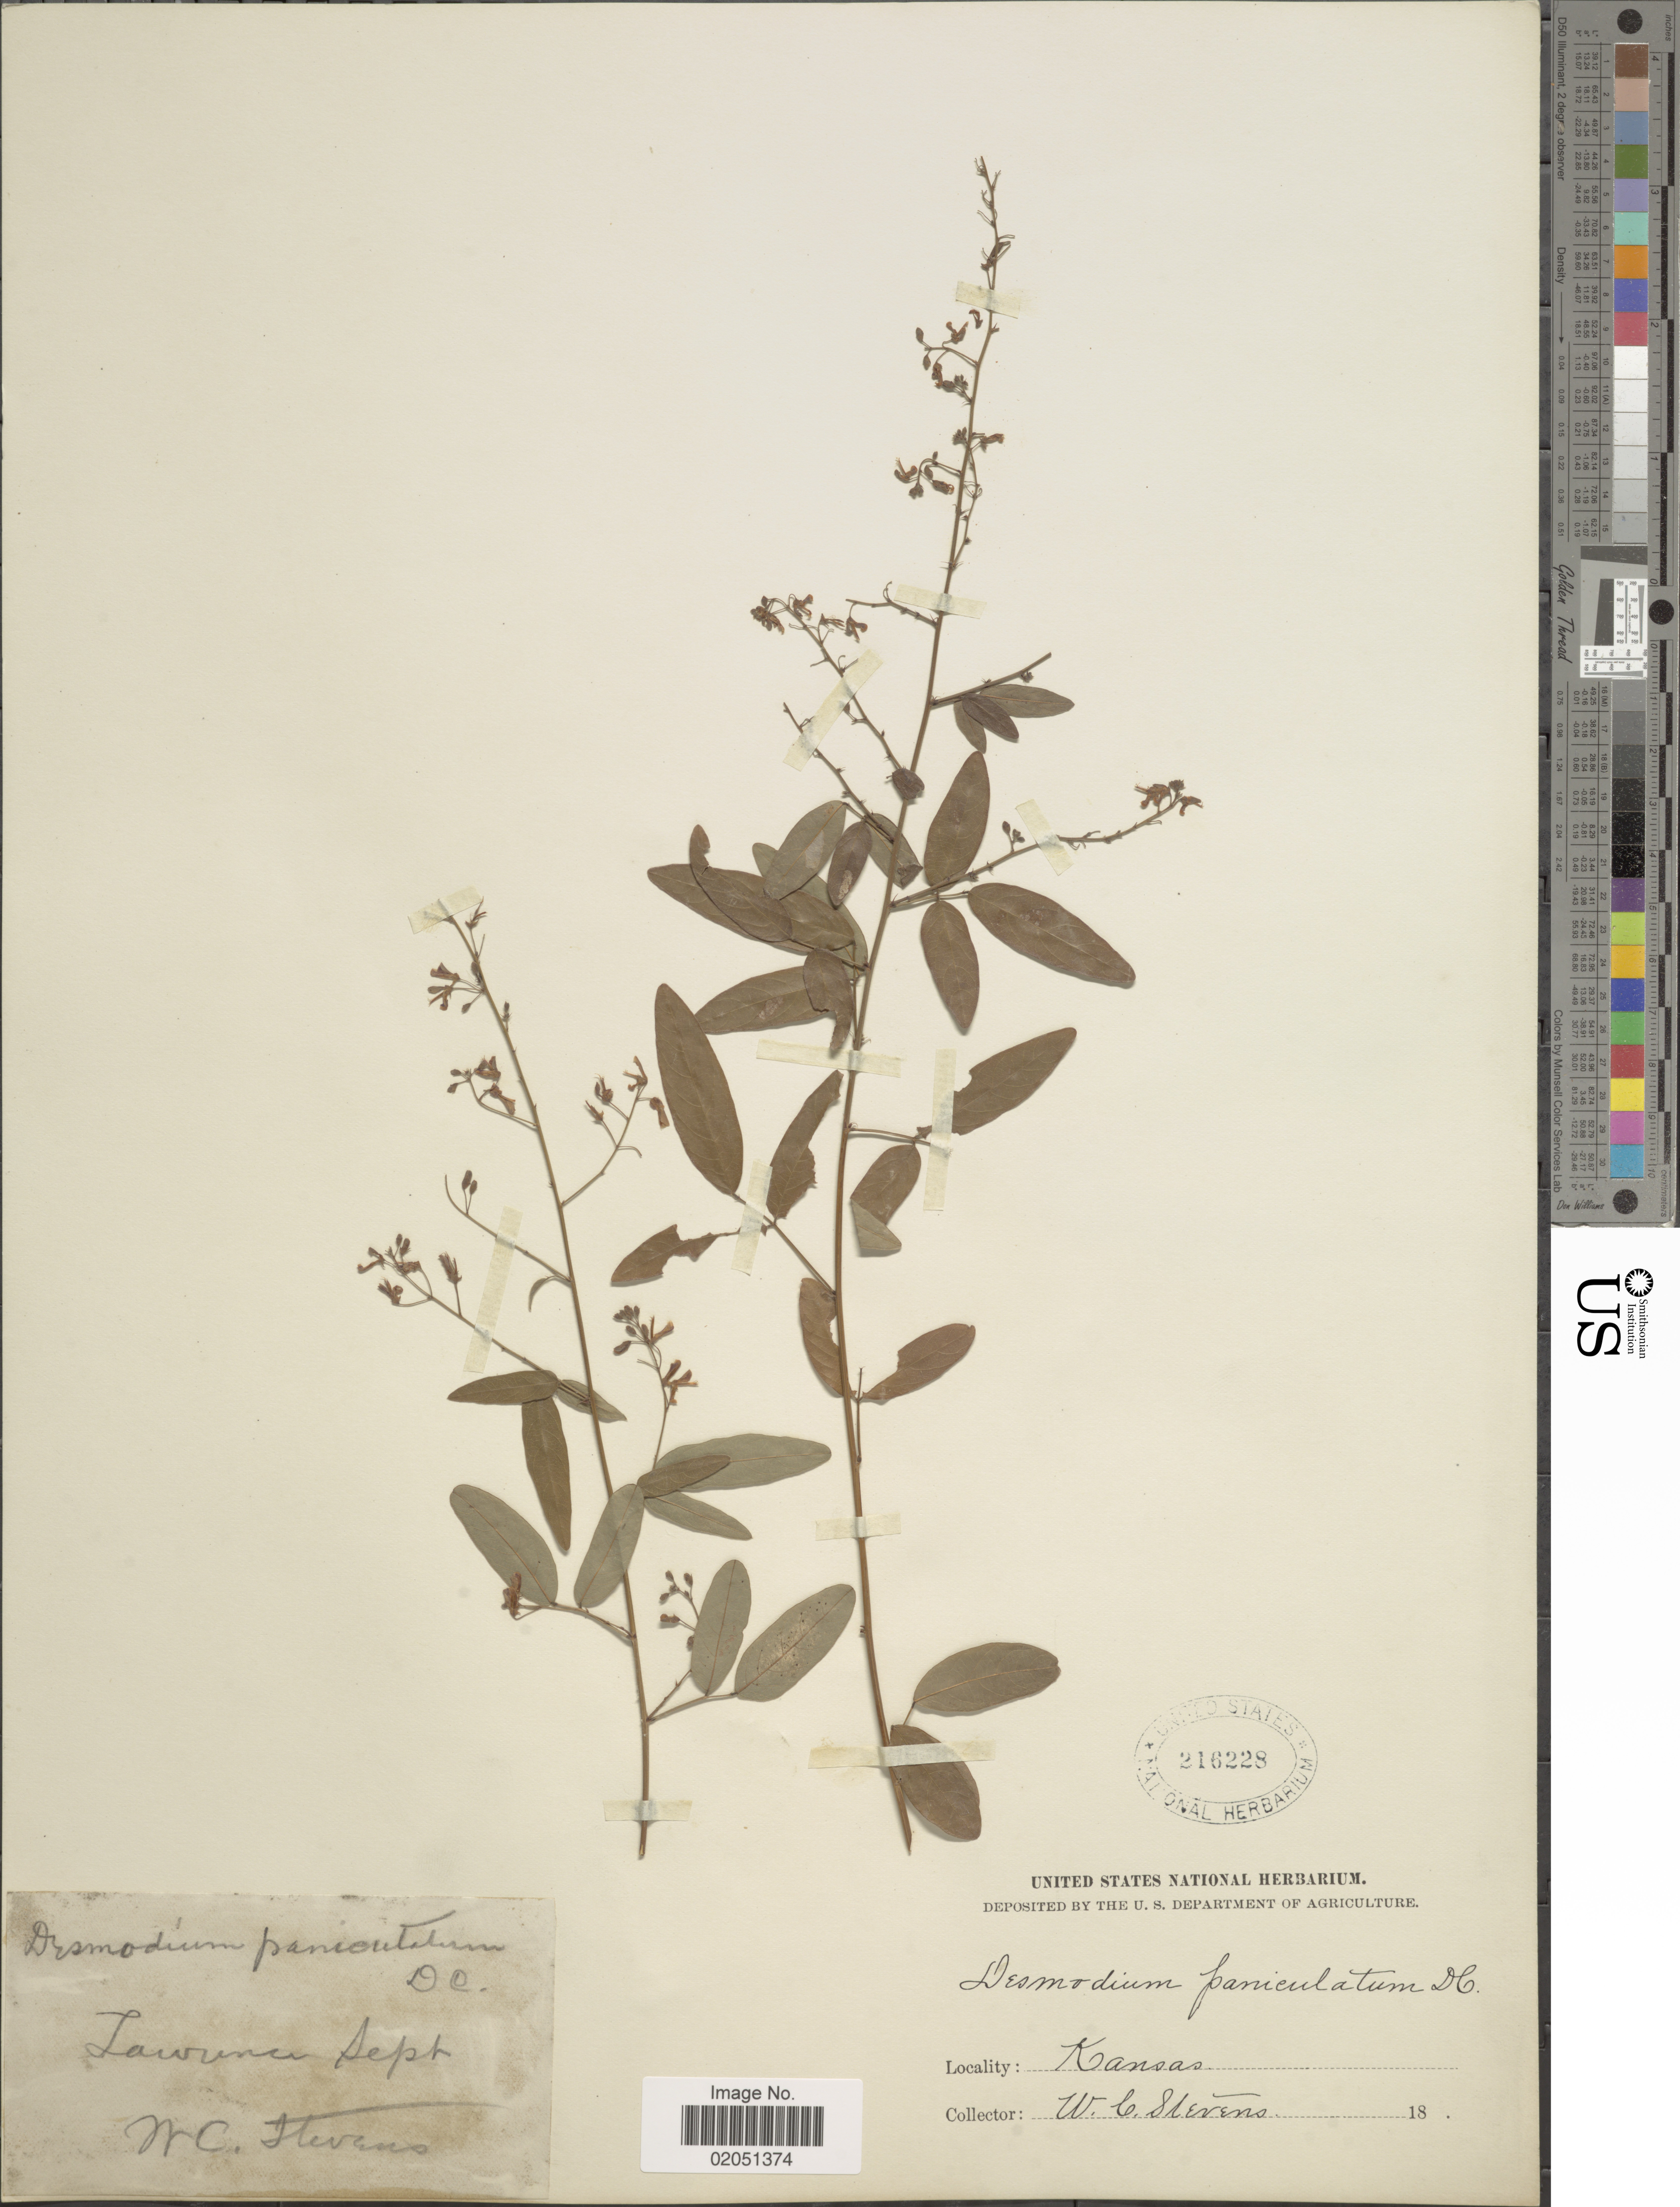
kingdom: Plantae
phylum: Tracheophyta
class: Magnoliopsida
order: Fabales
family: Fabaceae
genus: Desmodium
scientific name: Desmodium paniculatum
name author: (L.) DC.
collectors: W. C. Stevens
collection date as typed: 18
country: United States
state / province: Kansas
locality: Lawrence.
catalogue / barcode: US 216228